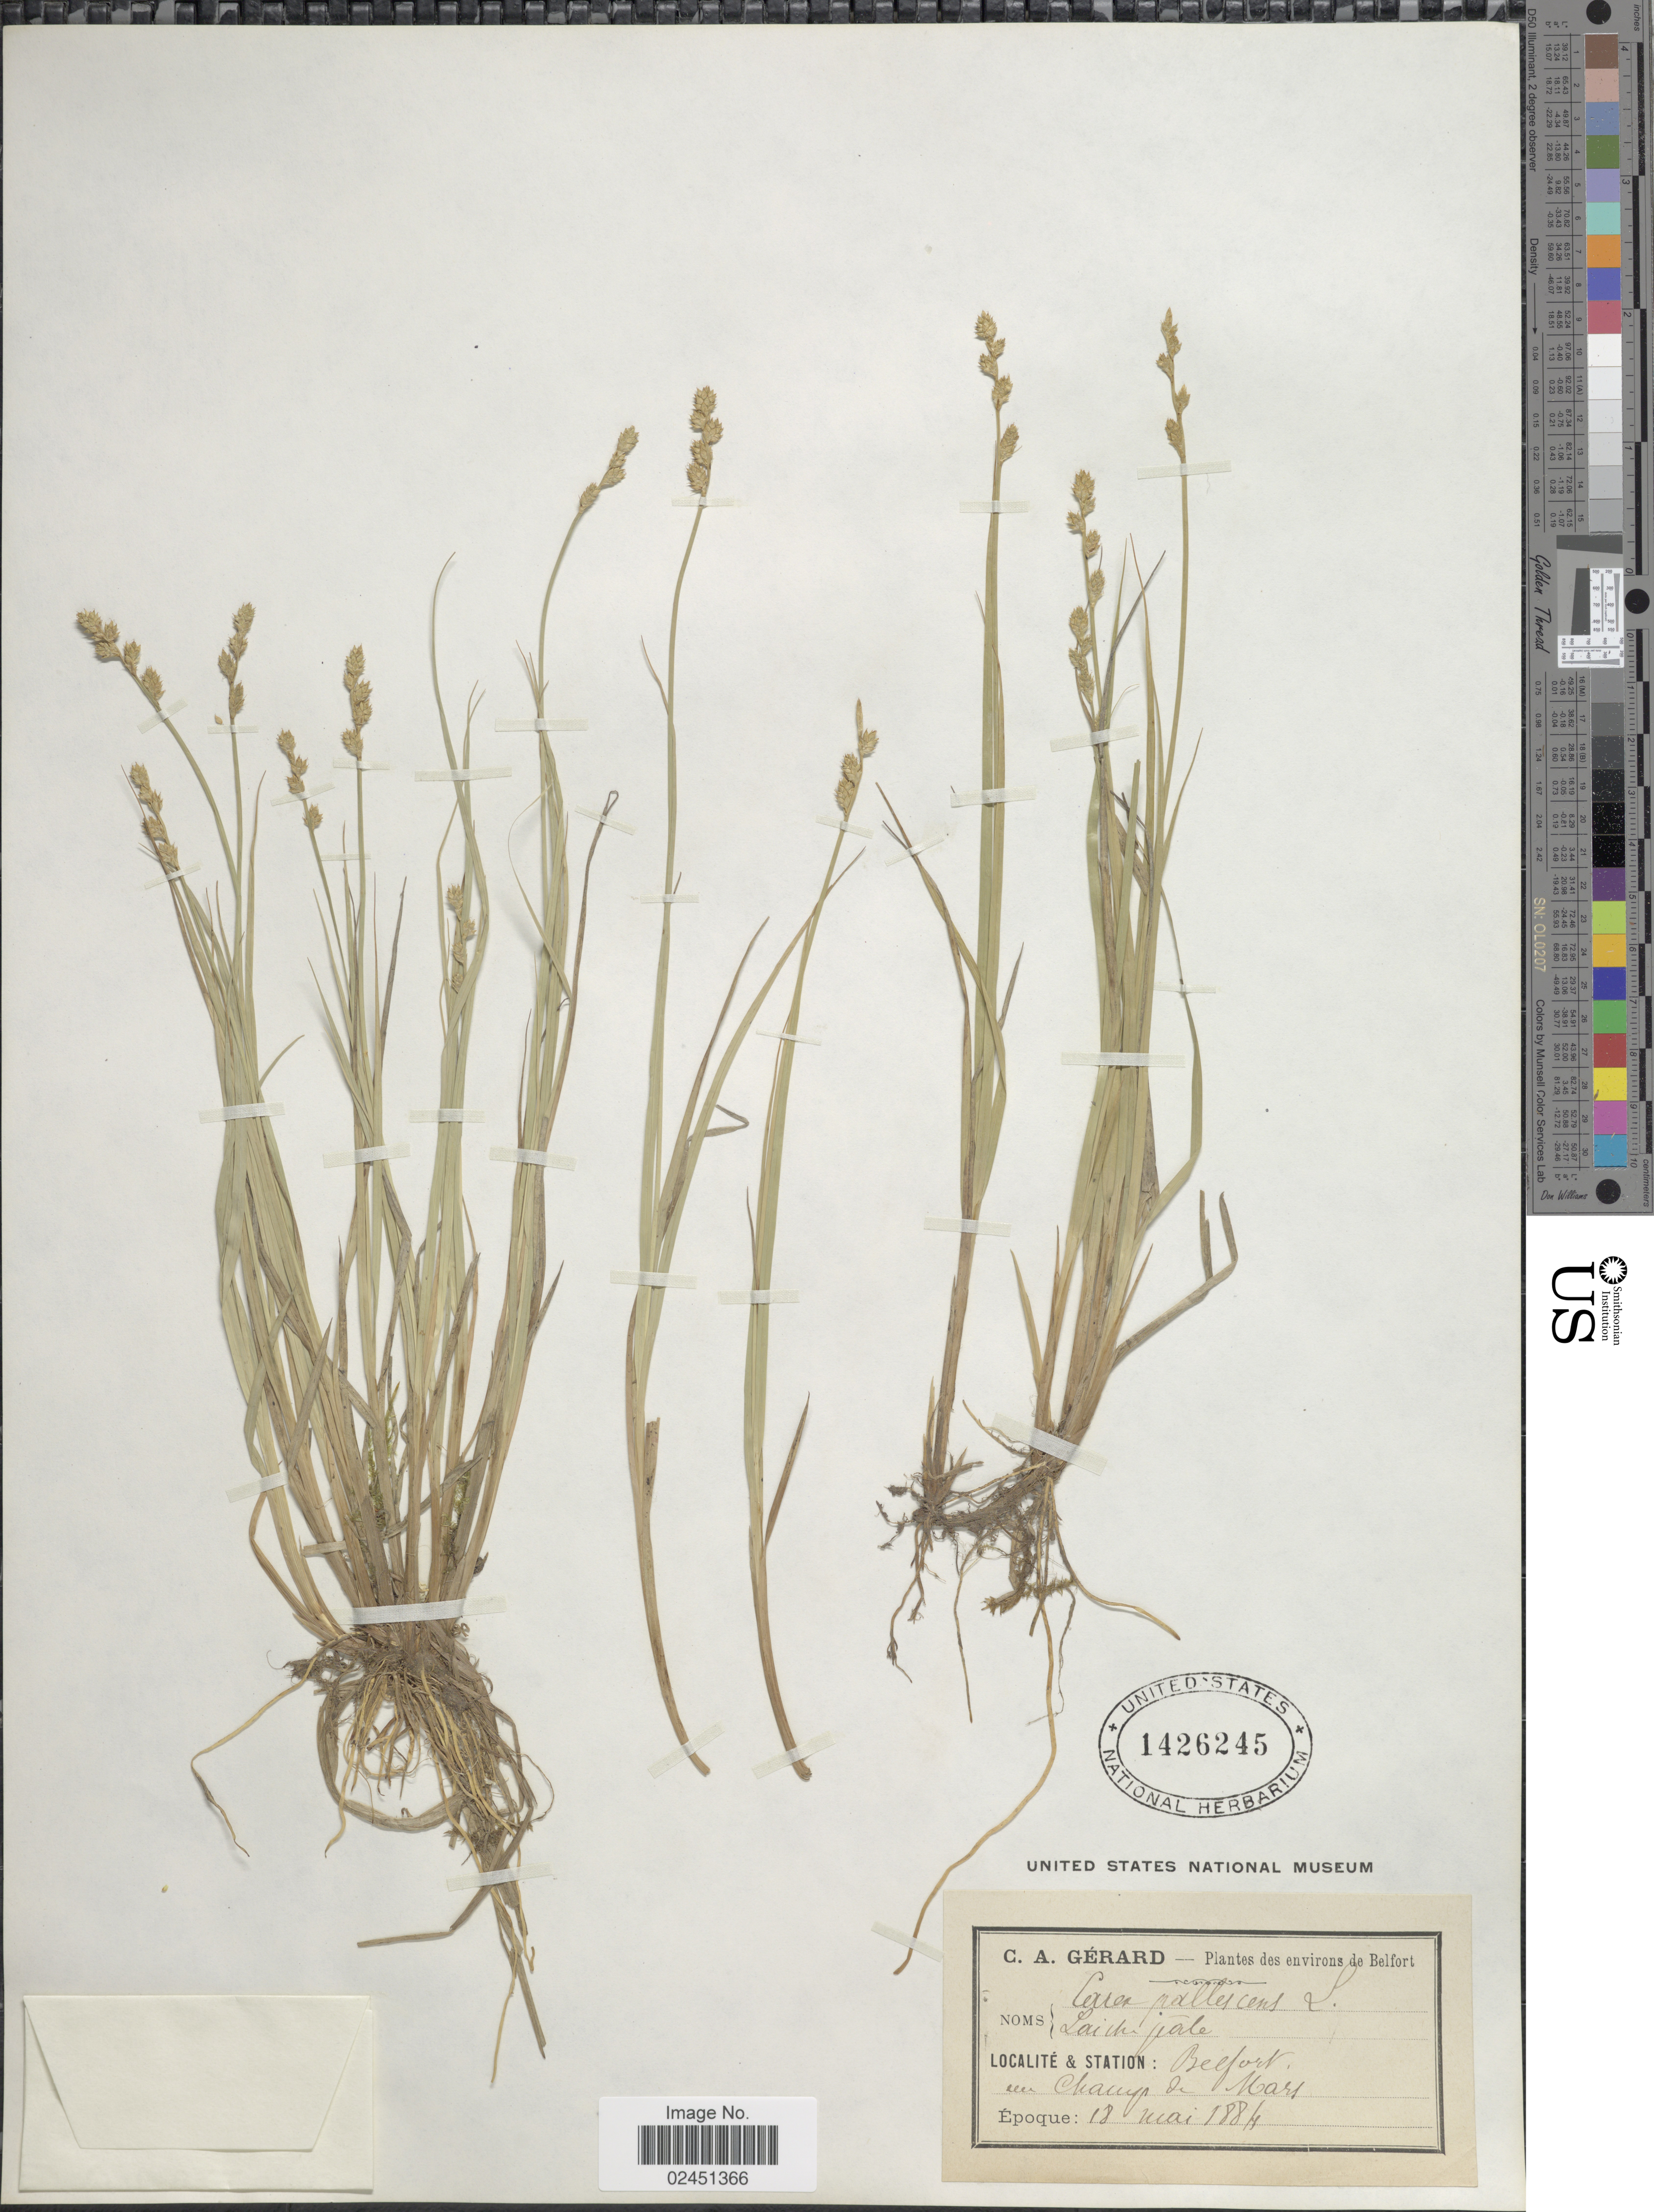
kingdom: Plantae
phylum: Tracheophyta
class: Liliopsida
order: Poales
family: Cyperaceae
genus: Carex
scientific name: Carex pallescens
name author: L.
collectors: C. Gerard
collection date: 1884-05-18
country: France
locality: Belfort, en Champ [interpreted]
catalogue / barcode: US 1426245